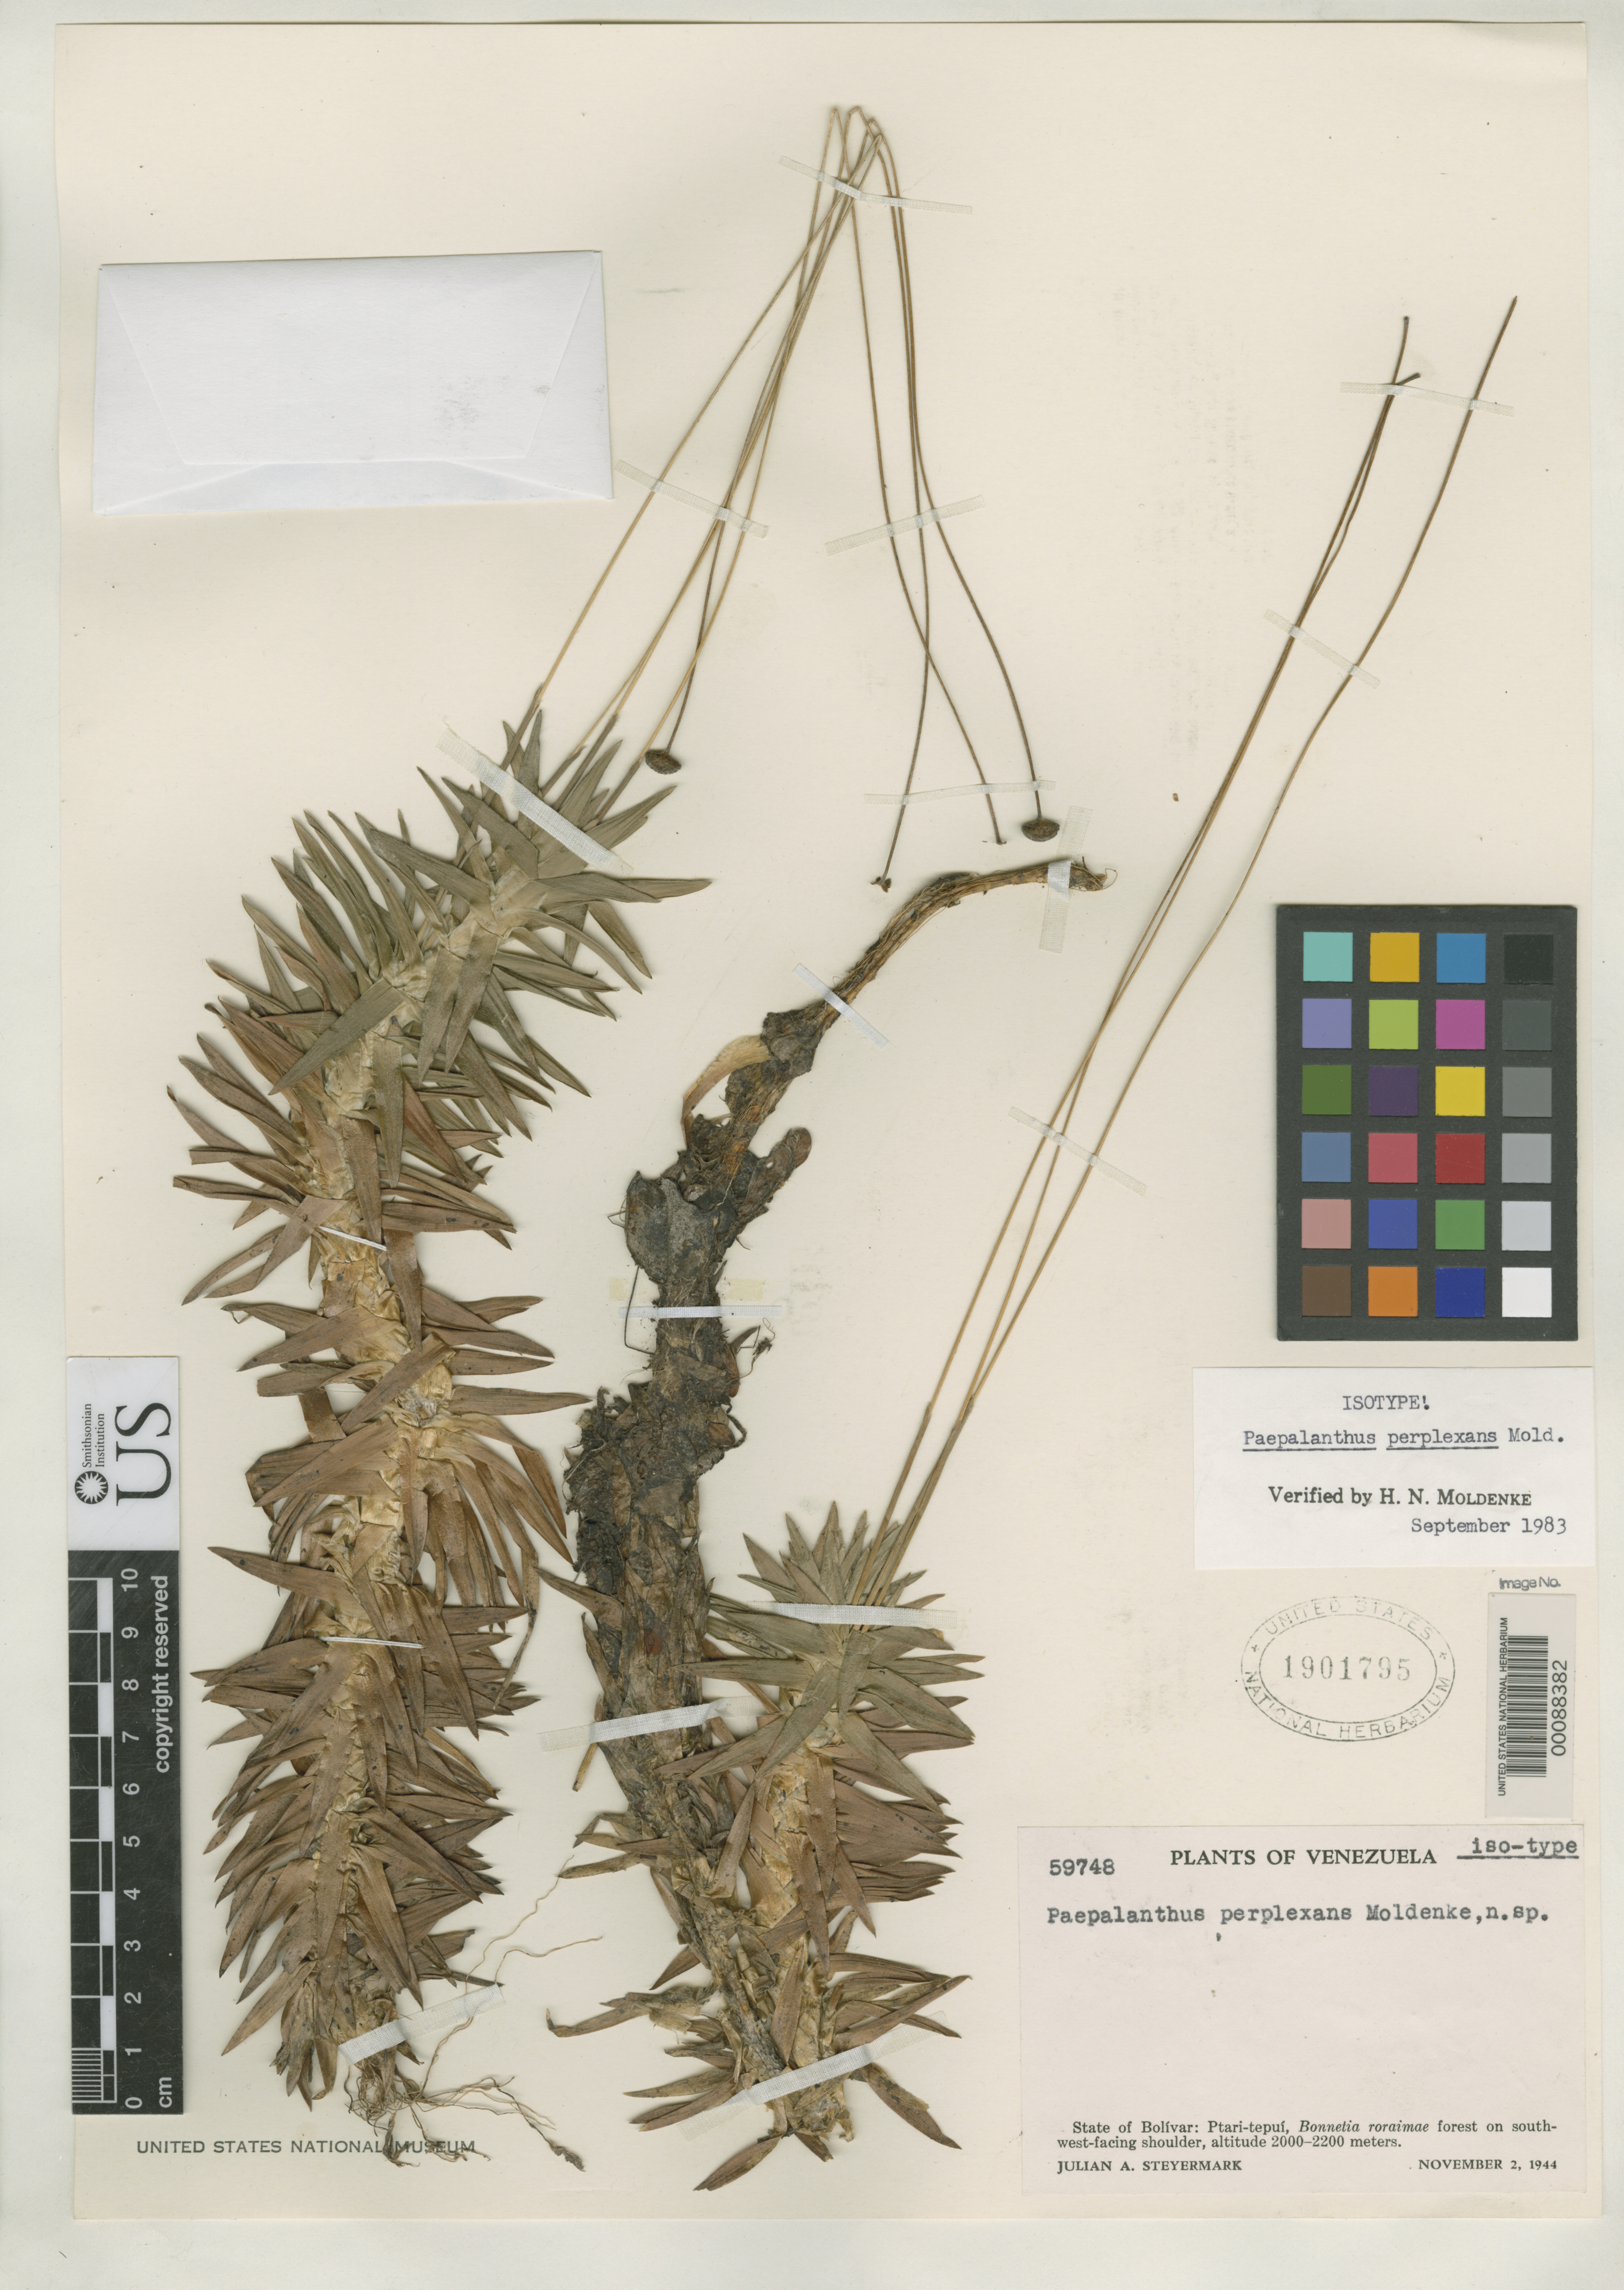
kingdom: Plantae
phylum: Tracheophyta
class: Liliopsida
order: Poales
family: Eriocaulaceae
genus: Paepalanthus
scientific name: Paepalanthus perplexans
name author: Moldenke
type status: Isotype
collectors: J. Steyermark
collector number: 59748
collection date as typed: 02 Nov 1944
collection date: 1944-11-02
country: Venezuela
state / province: Bolivar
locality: Ptari-Tepui.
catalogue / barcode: US 1901795